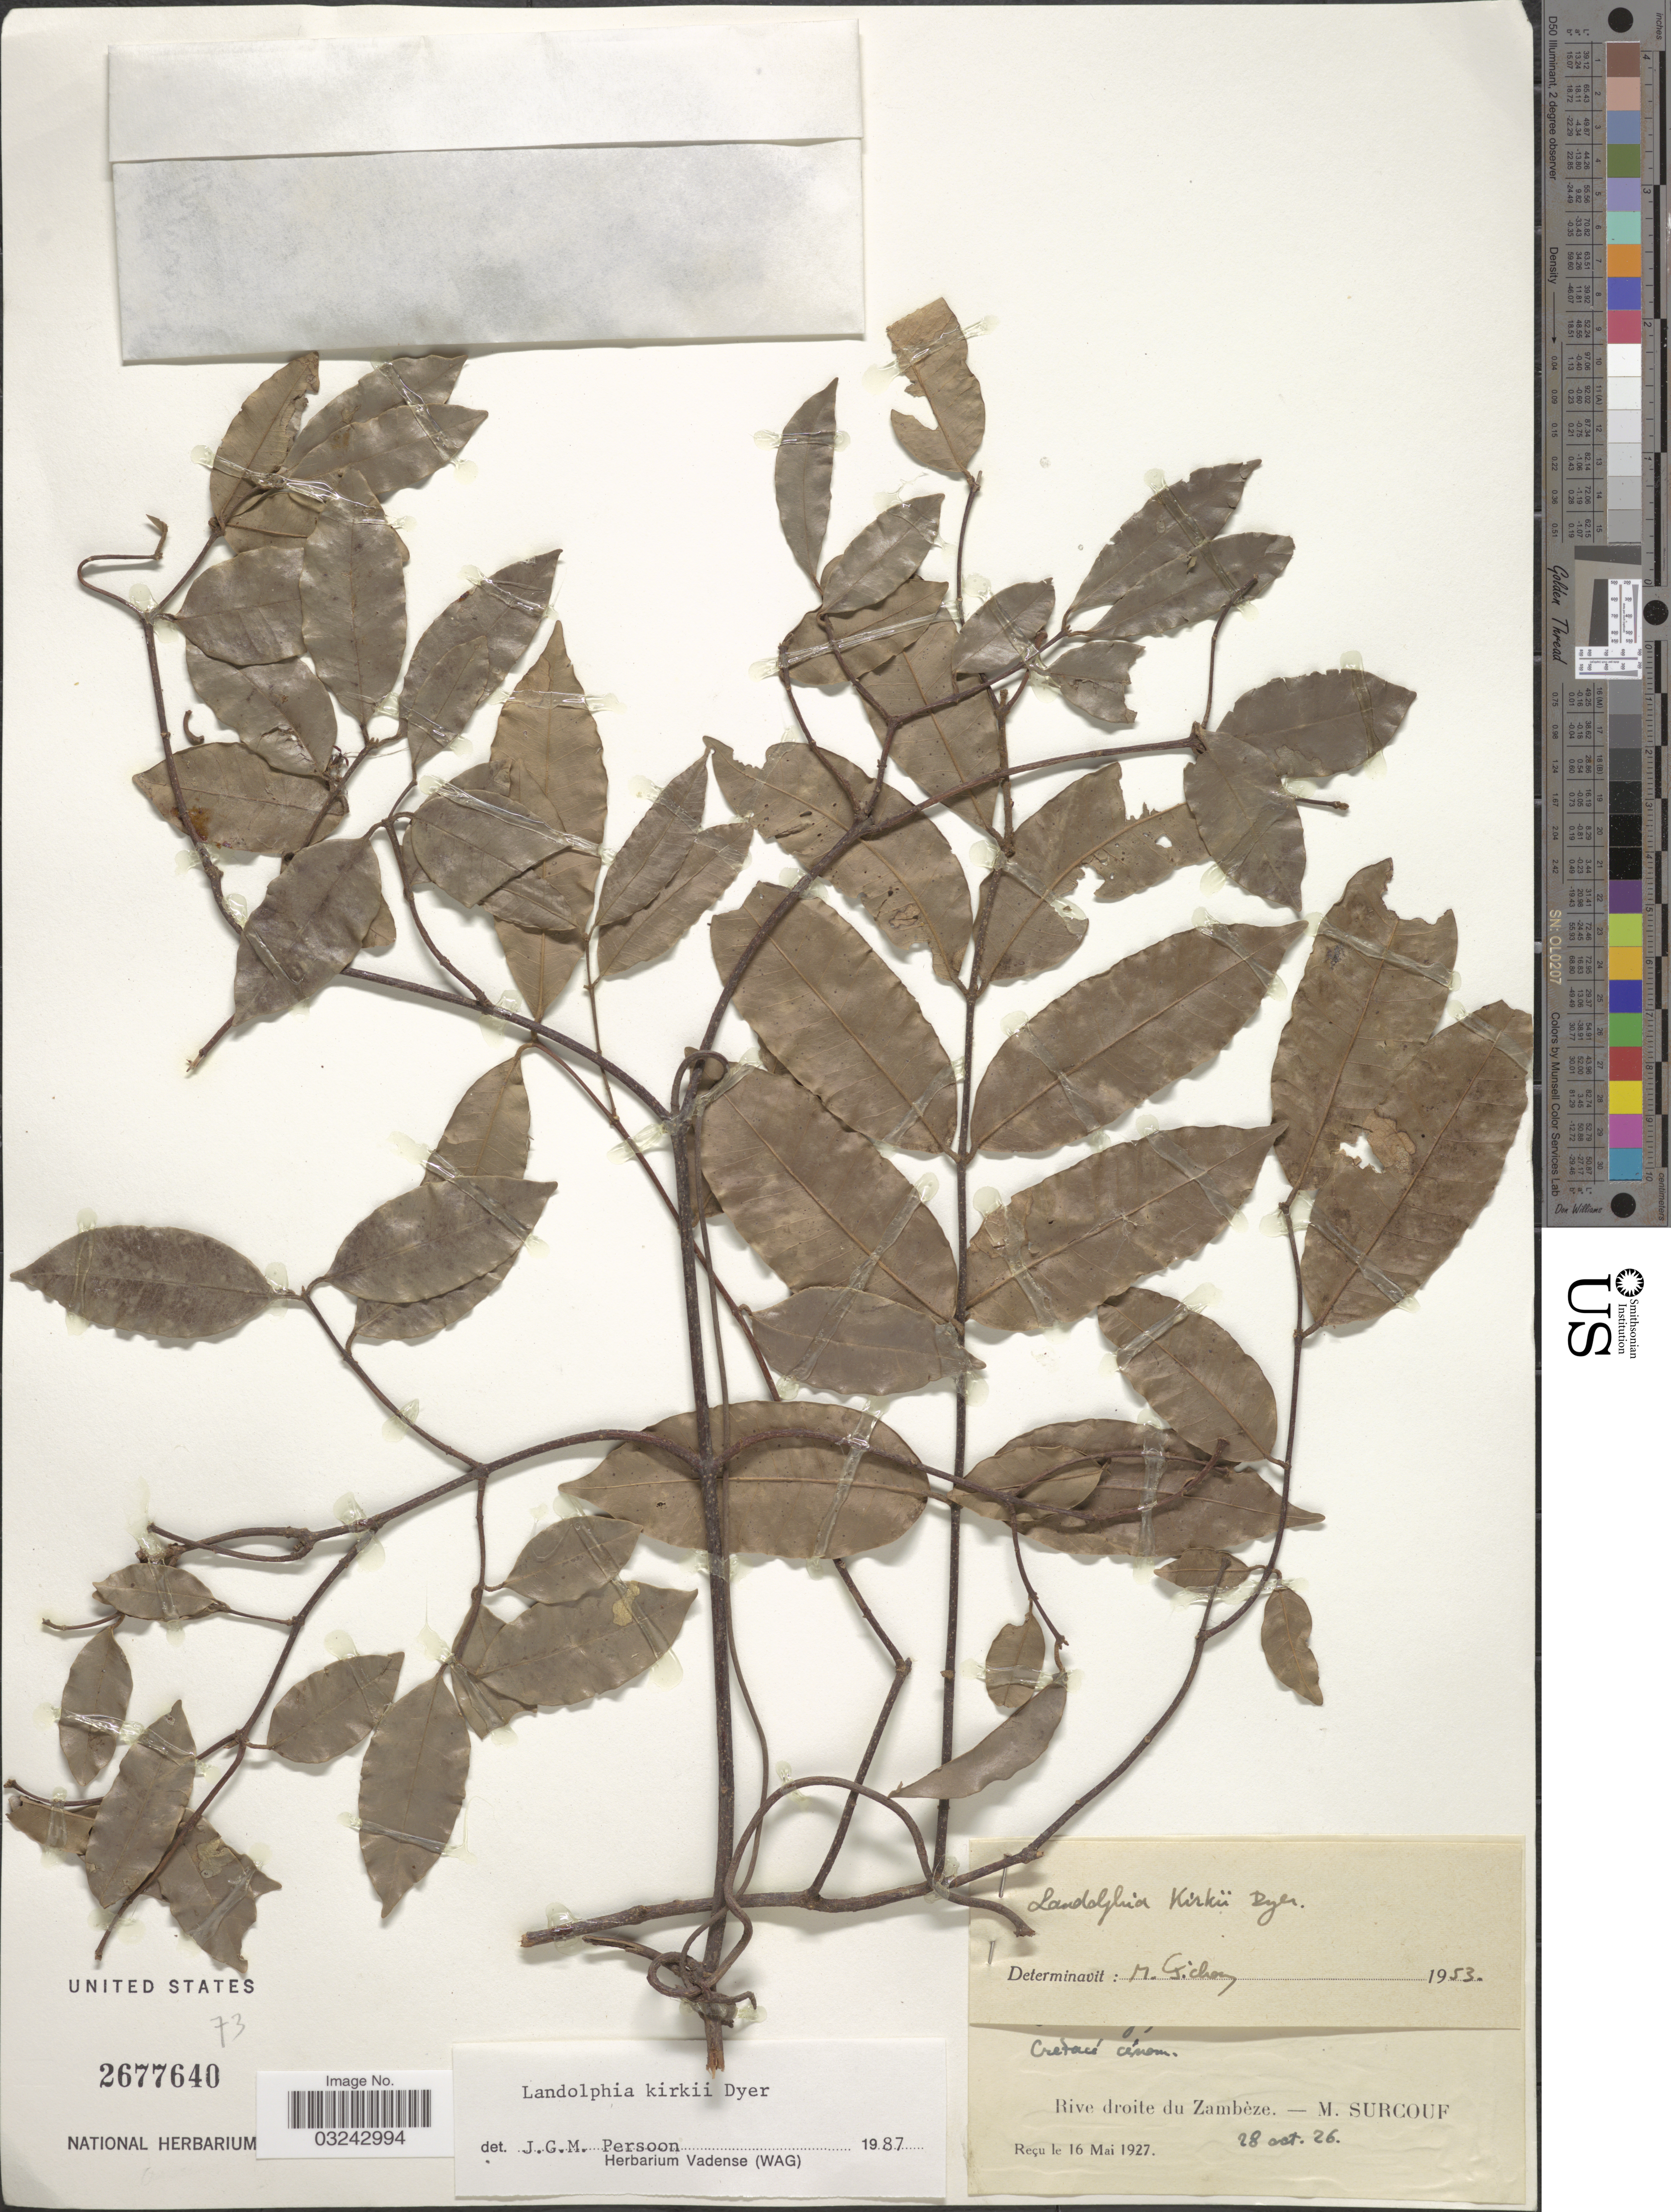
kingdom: Plantae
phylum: Tracheophyta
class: Magnoliopsida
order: Gentianales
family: Apocynaceae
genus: Landolphia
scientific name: Landolphia kirkii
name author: Dyer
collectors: M. Surcouf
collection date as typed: Transcribed d/m/y: 28/10/26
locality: Rive droite du Zambèze.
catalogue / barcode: US 2677640